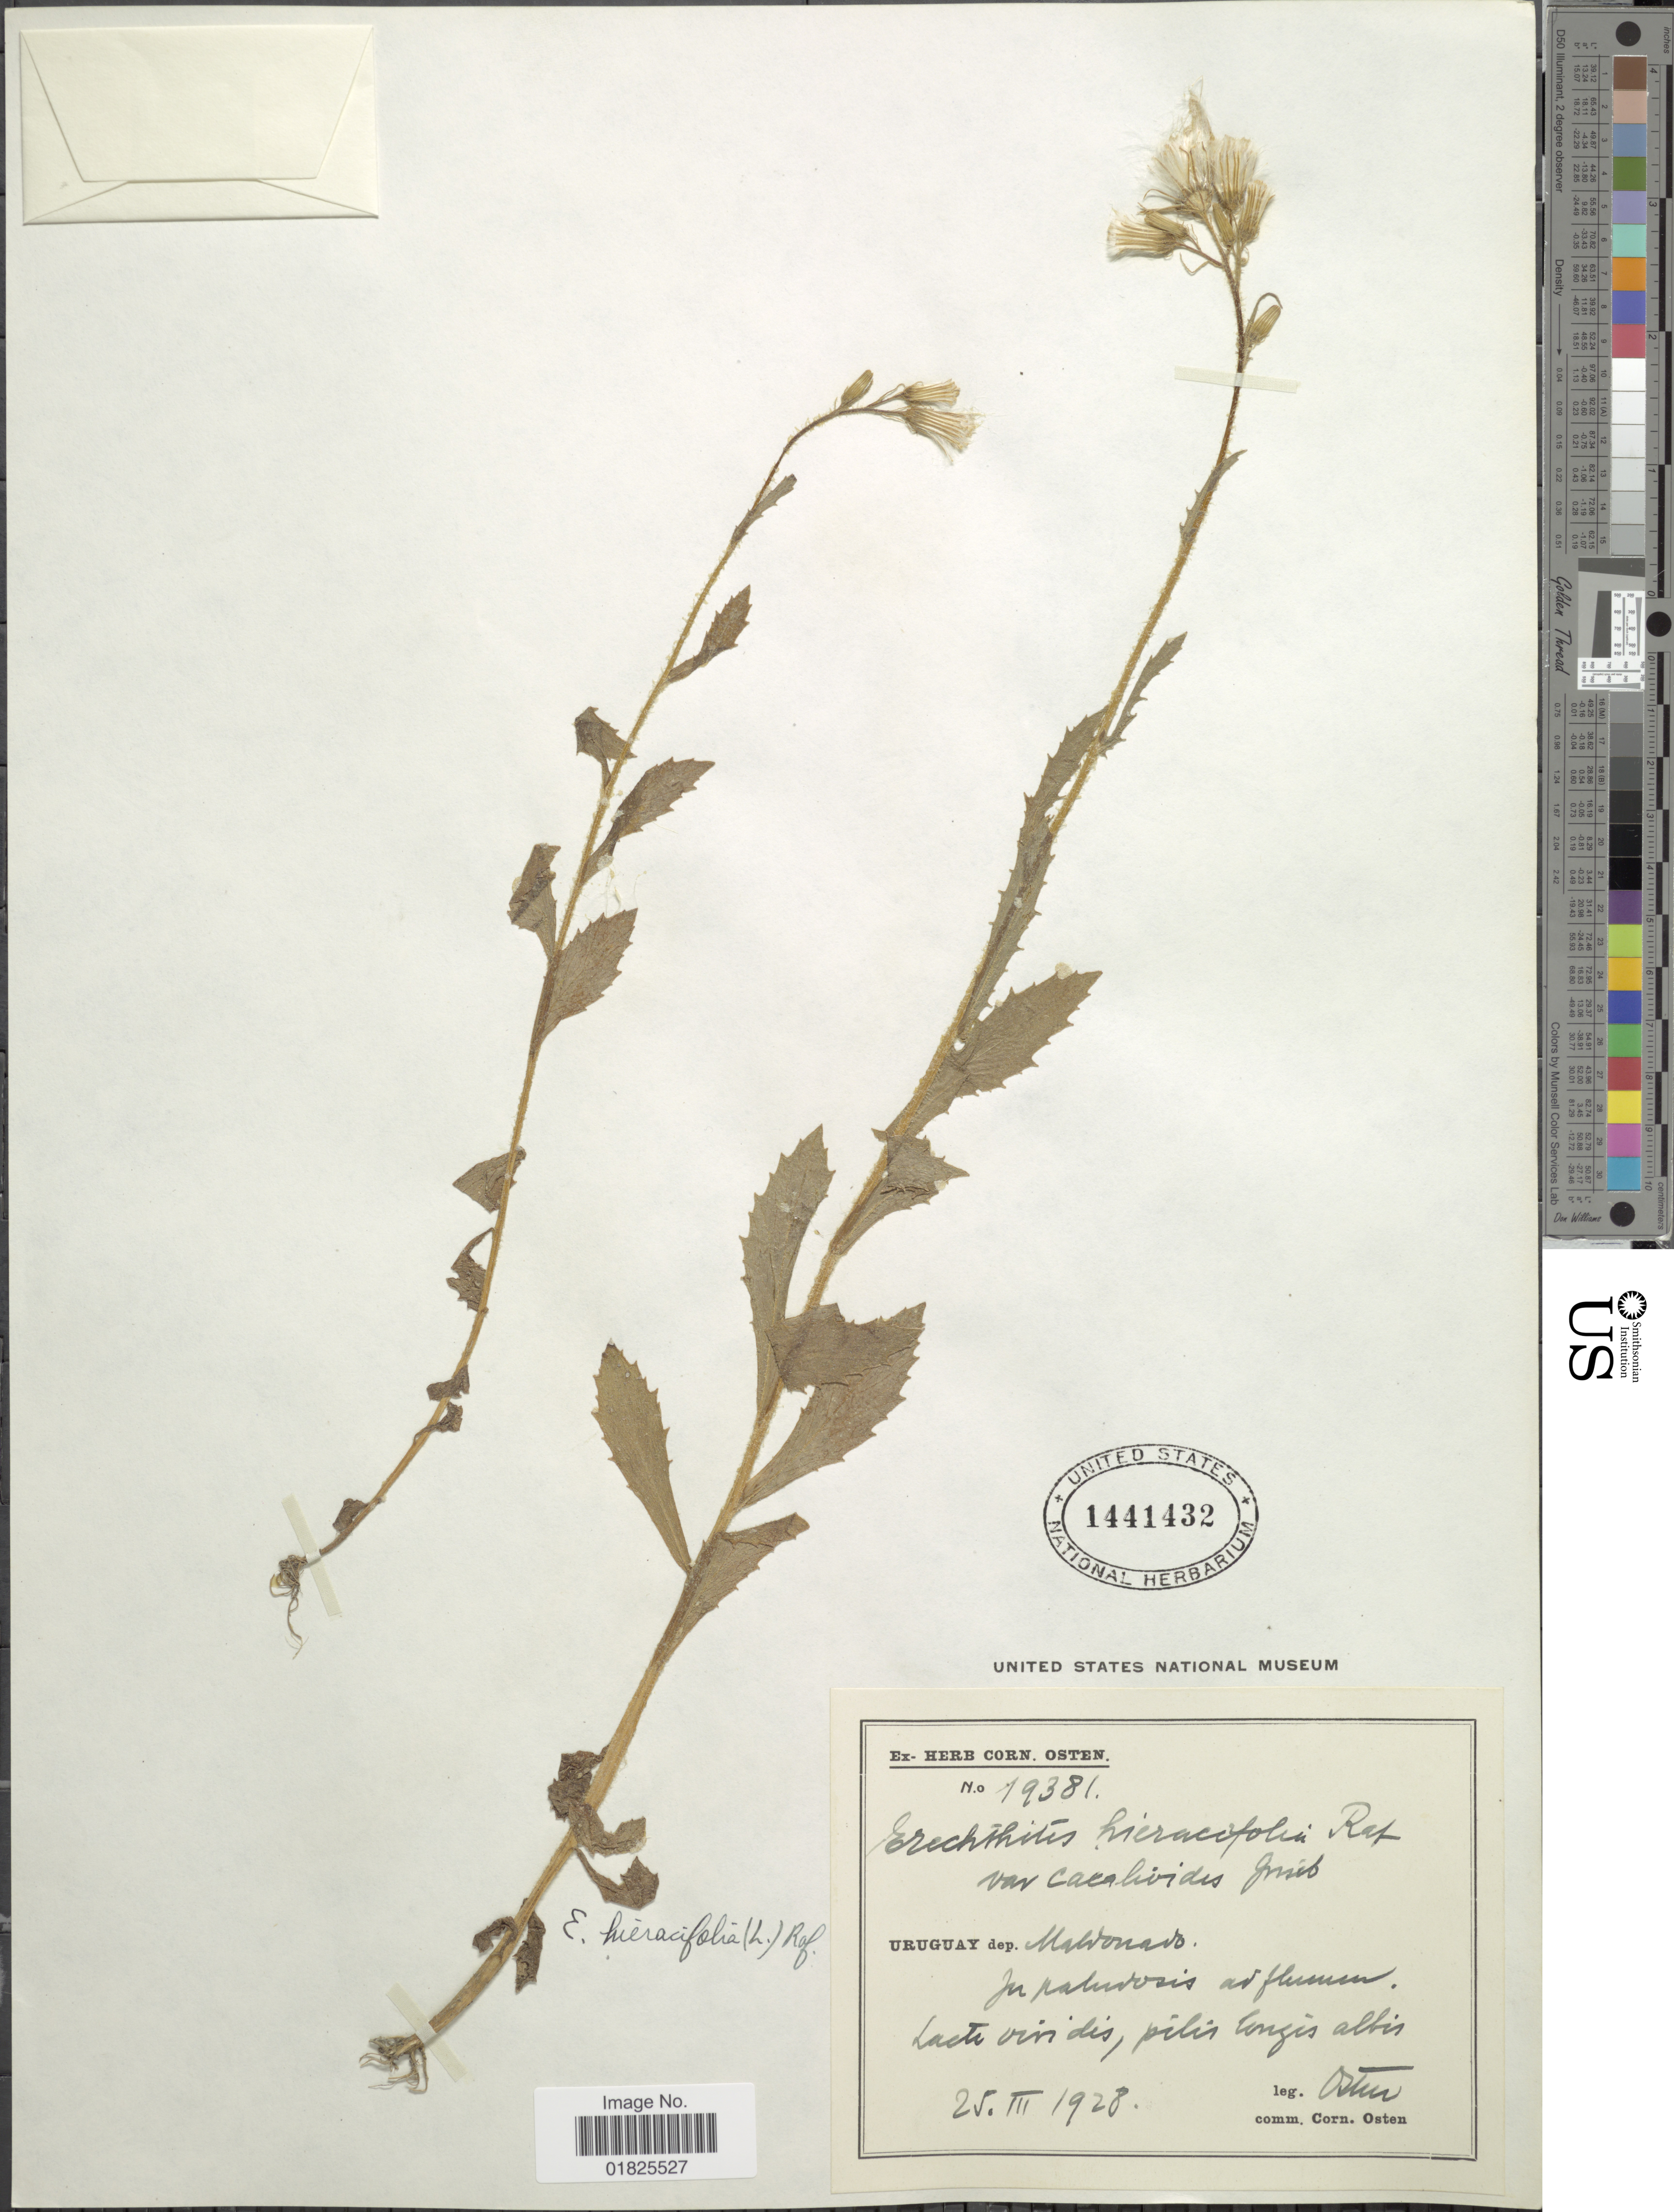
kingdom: Plantae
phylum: Tracheophyta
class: Magnoliopsida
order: Asterales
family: Asteraceae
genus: Erechtites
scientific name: Erechtites hieraciifolius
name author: (L.) Raf. ex DC.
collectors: C. Osten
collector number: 19381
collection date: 1928-03-25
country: Uruguay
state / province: Maldonado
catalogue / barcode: US 1441432